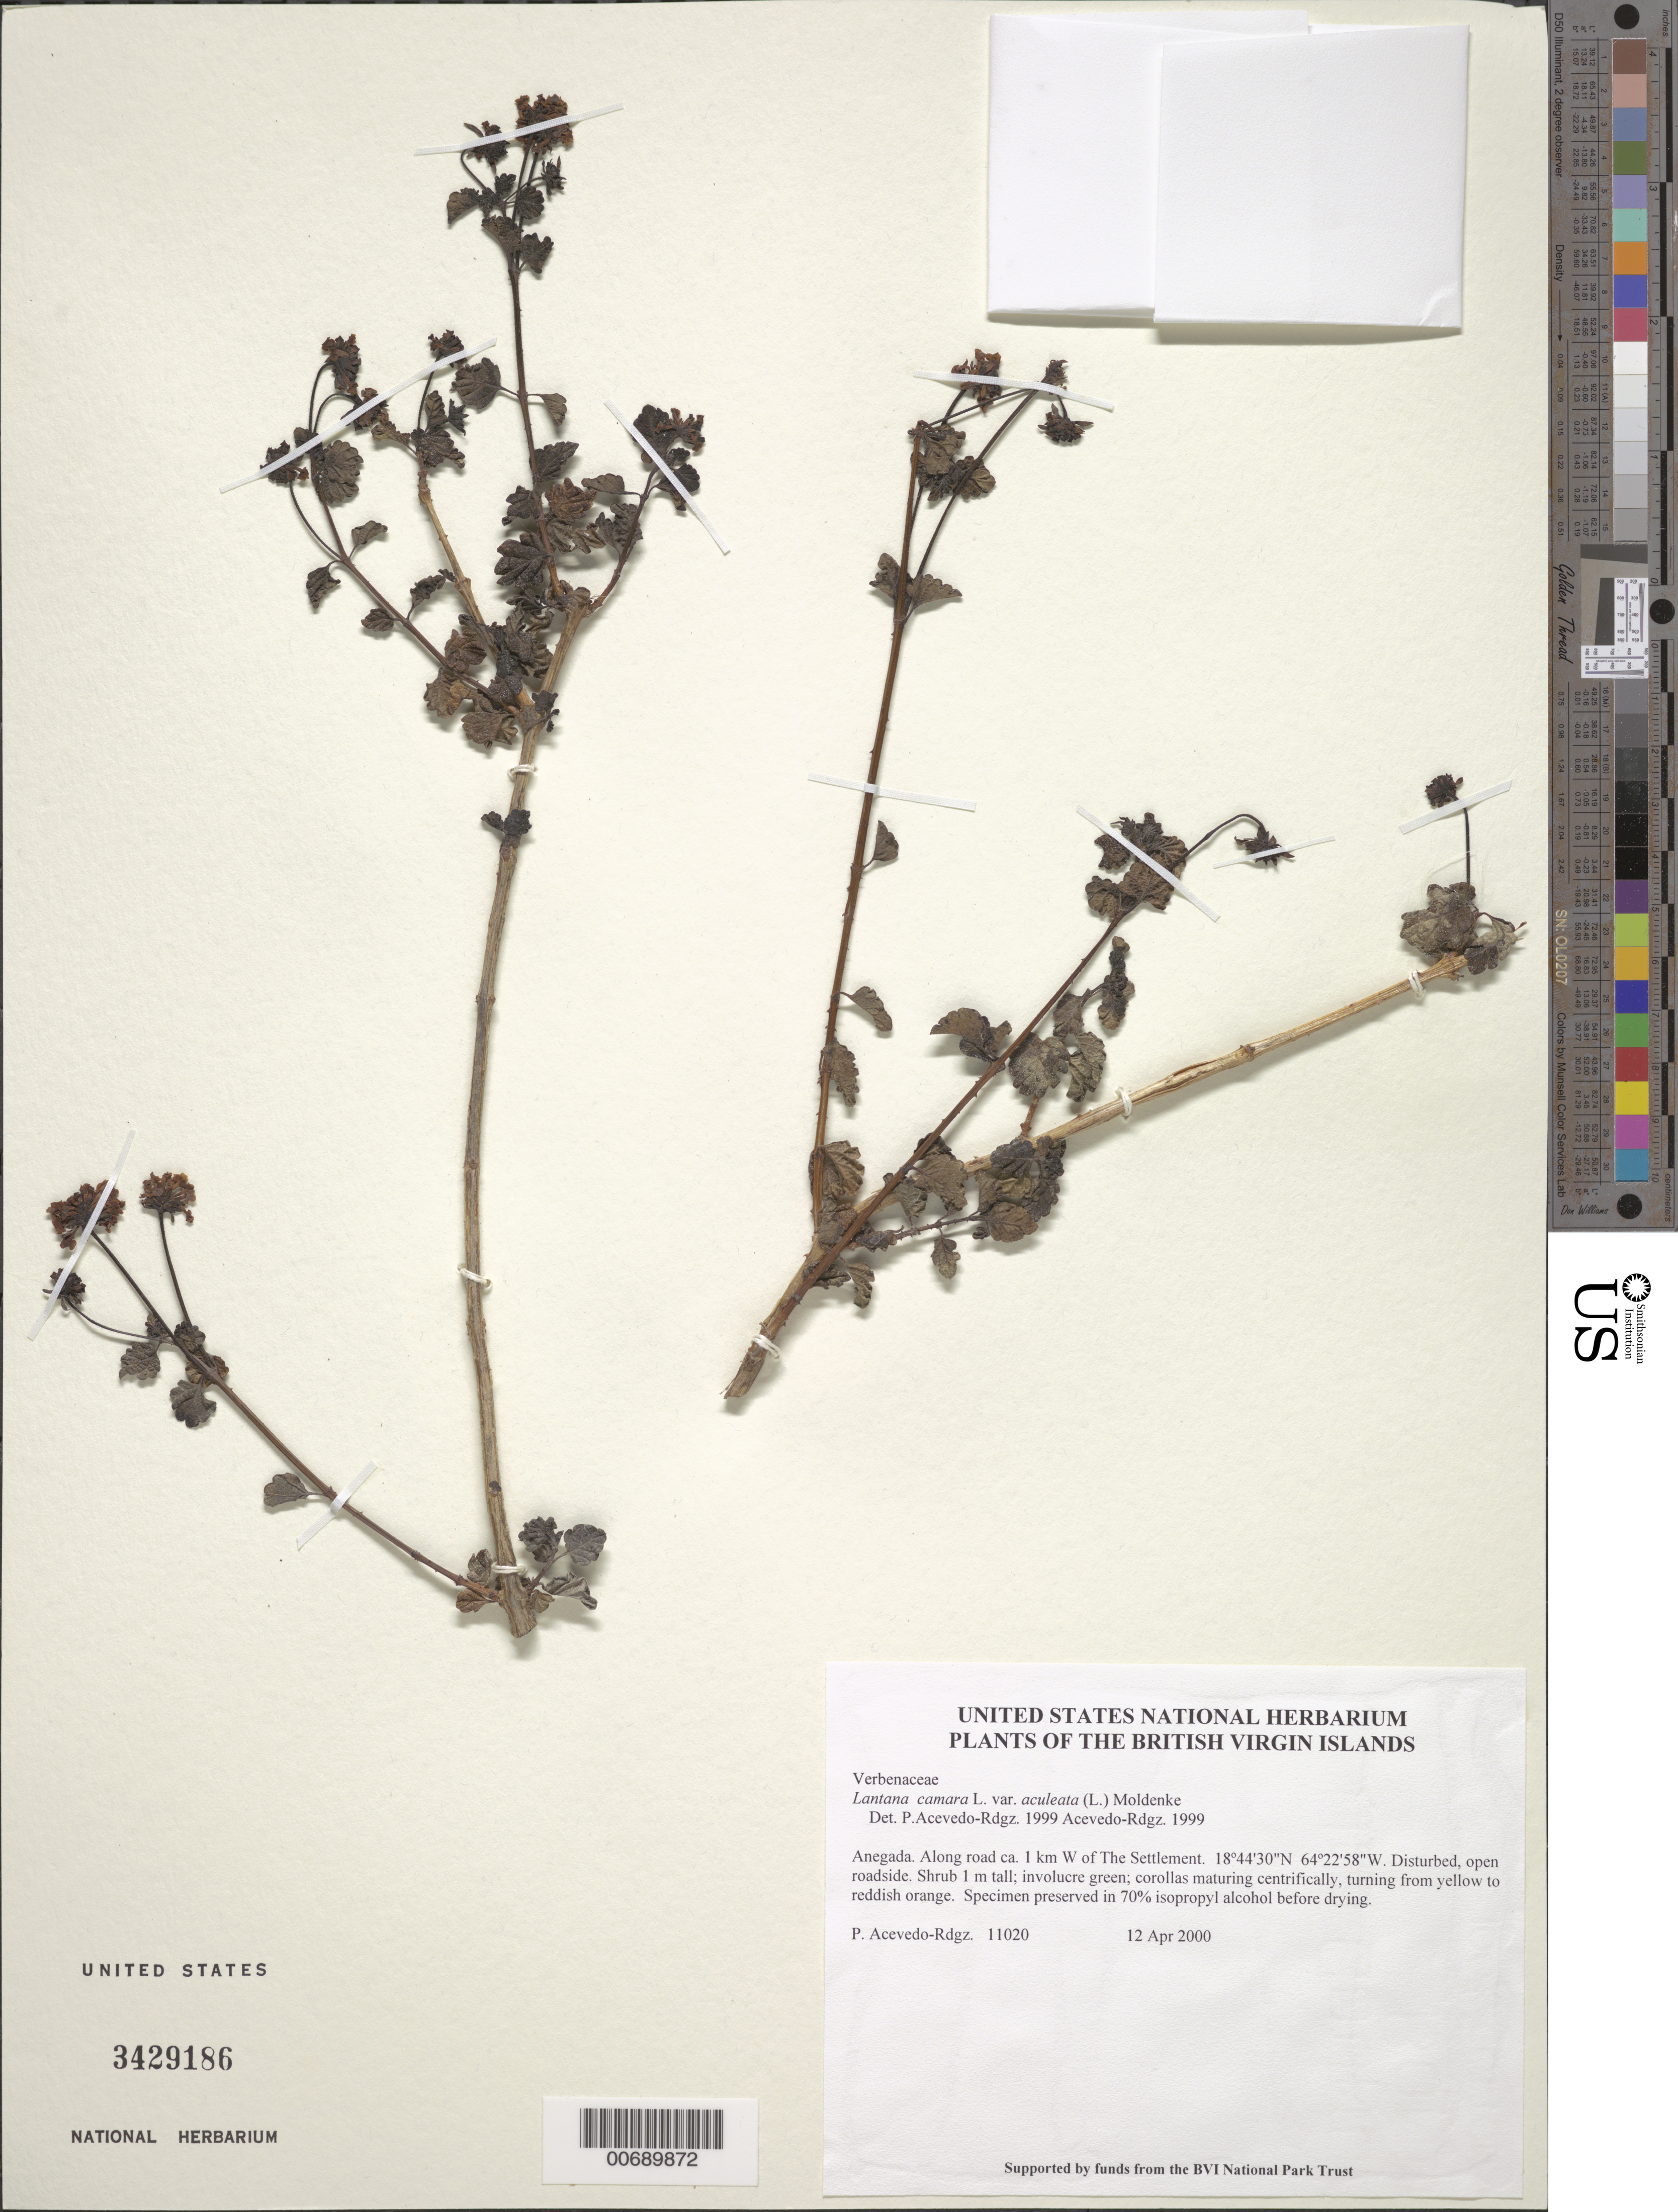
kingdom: Plantae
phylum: Tracheophyta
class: Magnoliopsida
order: Lamiales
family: Verbenaceae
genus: Lantana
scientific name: Lantana camara var. aculeata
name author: (L.) Moldenke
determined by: Acevedo-Rodríguez, P., (BOT), Smithsonian Institution - National Museum of Natural History (UNITED STATES)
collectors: P. Acevedo-Rodr.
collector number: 11020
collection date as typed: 12 Apr 2000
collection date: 2000-04-12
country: British Virgin Islands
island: Anegada I.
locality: Along road ca. 1 km W of The Settlement.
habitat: Disturbed, open roadside.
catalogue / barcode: US 3429186